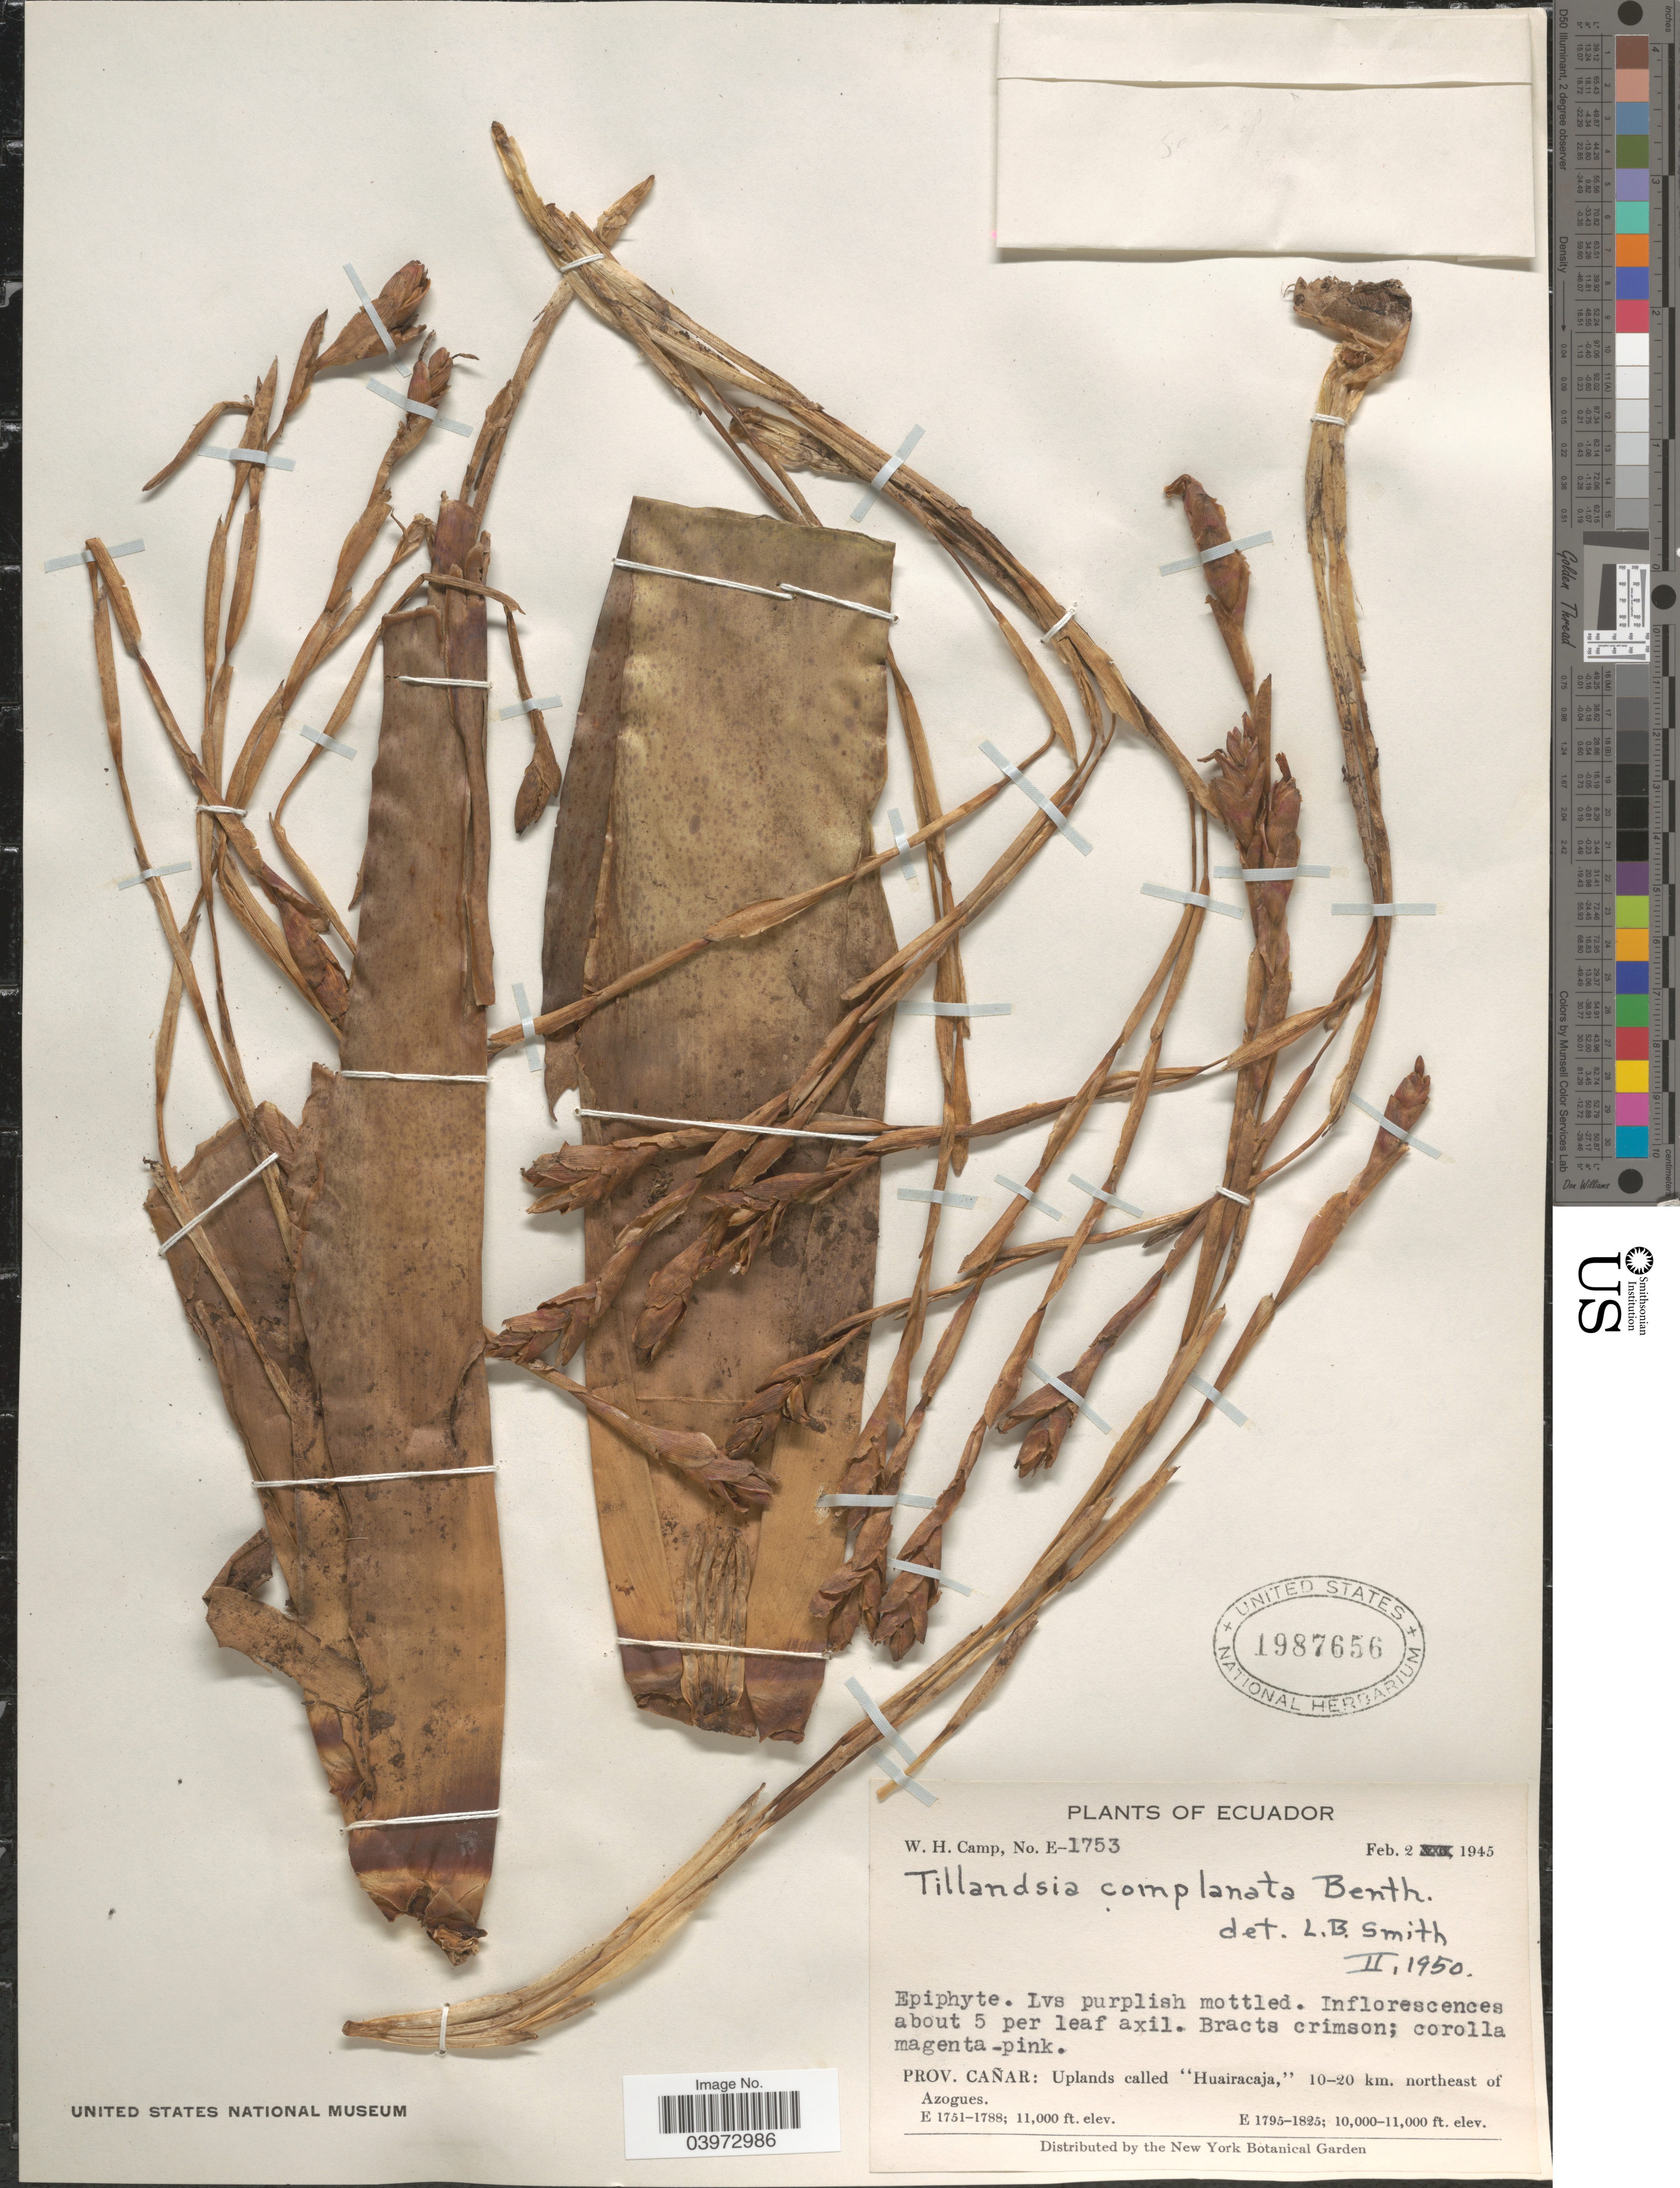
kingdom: Plantae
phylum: Tracheophyta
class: Liliopsida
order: Poales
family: Bromeliaceae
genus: Tillandsia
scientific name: Tillandsia complanata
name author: Benth.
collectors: W. H. Camp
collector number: E-1753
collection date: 1945-02-02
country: Ecuador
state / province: Cañar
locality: Uplands called "Huairacaja," 10-20 km. northeast of Azogues.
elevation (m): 3353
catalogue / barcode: US 1987656